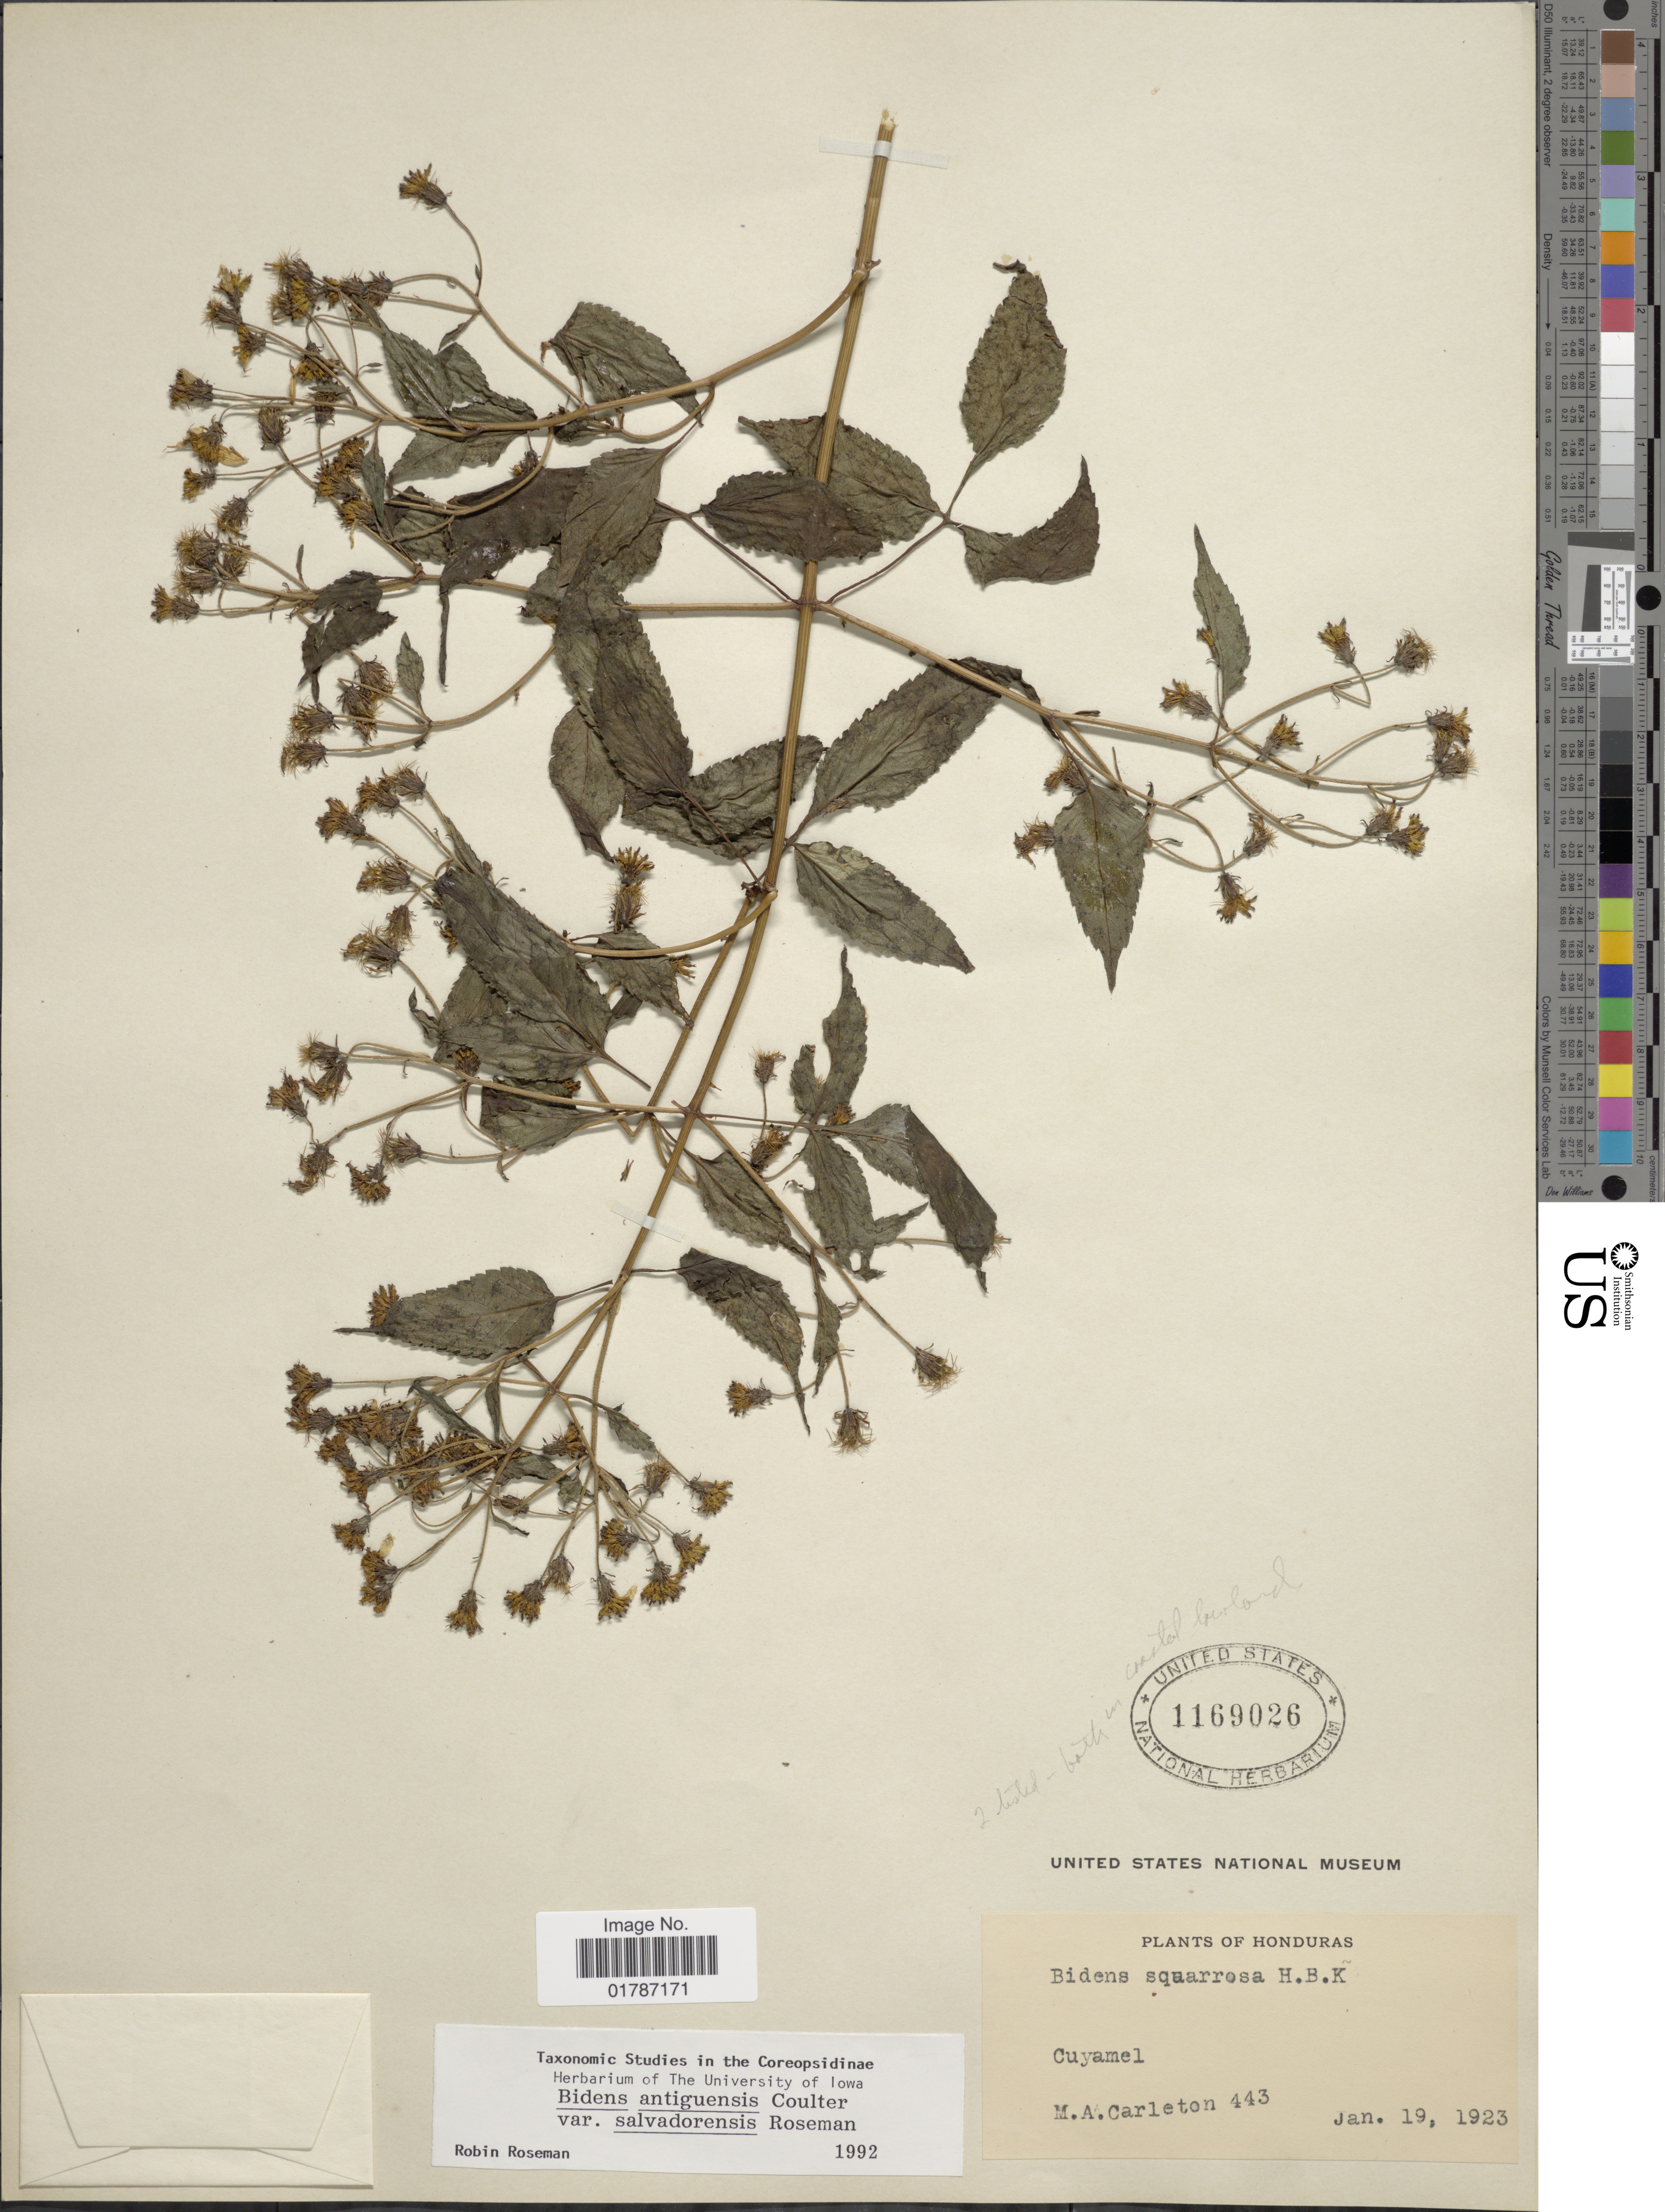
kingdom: Plantae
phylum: Tracheophyta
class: Magnoliopsida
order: Asterales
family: Asteraceae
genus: Bidens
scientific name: Bidens antiguensis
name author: J.M. Coult.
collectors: M. A. Carleton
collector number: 443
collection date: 1923-01-19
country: Honduras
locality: Cuyamel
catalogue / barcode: US 1169026